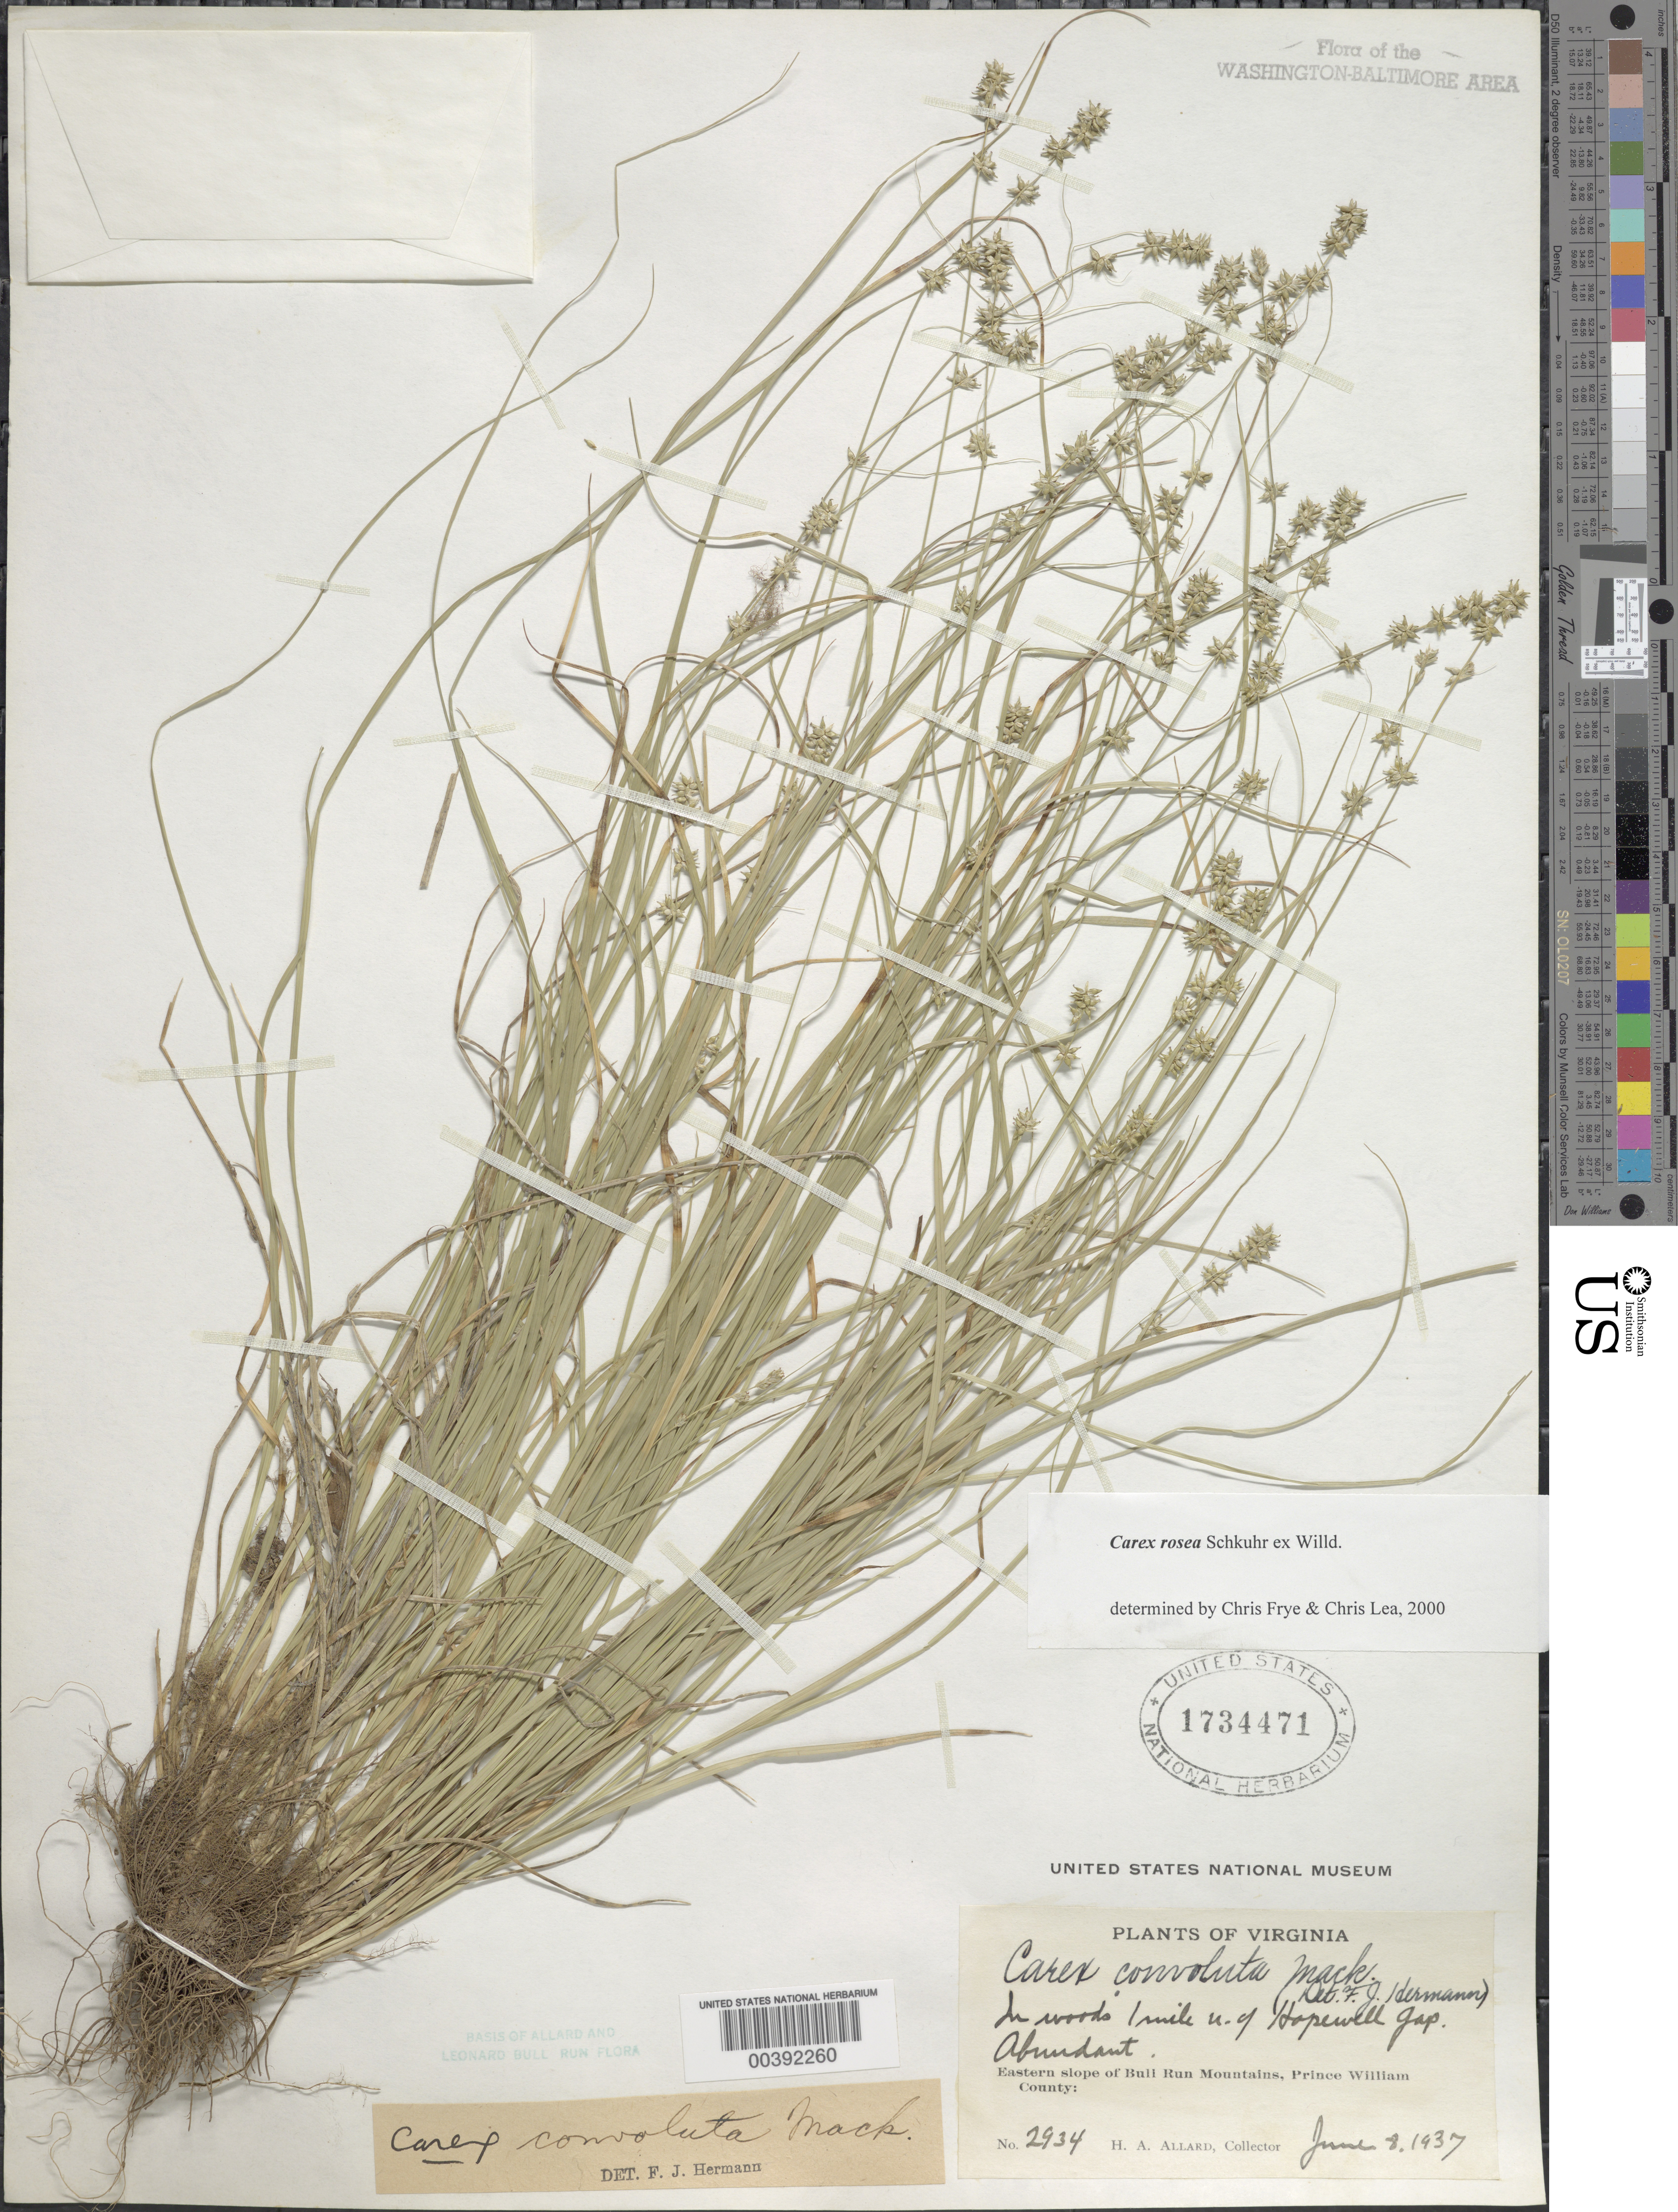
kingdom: Plantae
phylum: Tracheophyta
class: Liliopsida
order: Poales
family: Cyperaceae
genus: Carex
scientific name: Carex rosea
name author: Willd.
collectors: H. A. Allard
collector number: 2934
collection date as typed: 08 Jun 1937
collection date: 1937-06-08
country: United States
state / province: Virginia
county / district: Prince William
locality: North of Hopewell Gap Bull Run Mts.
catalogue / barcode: US 1734471